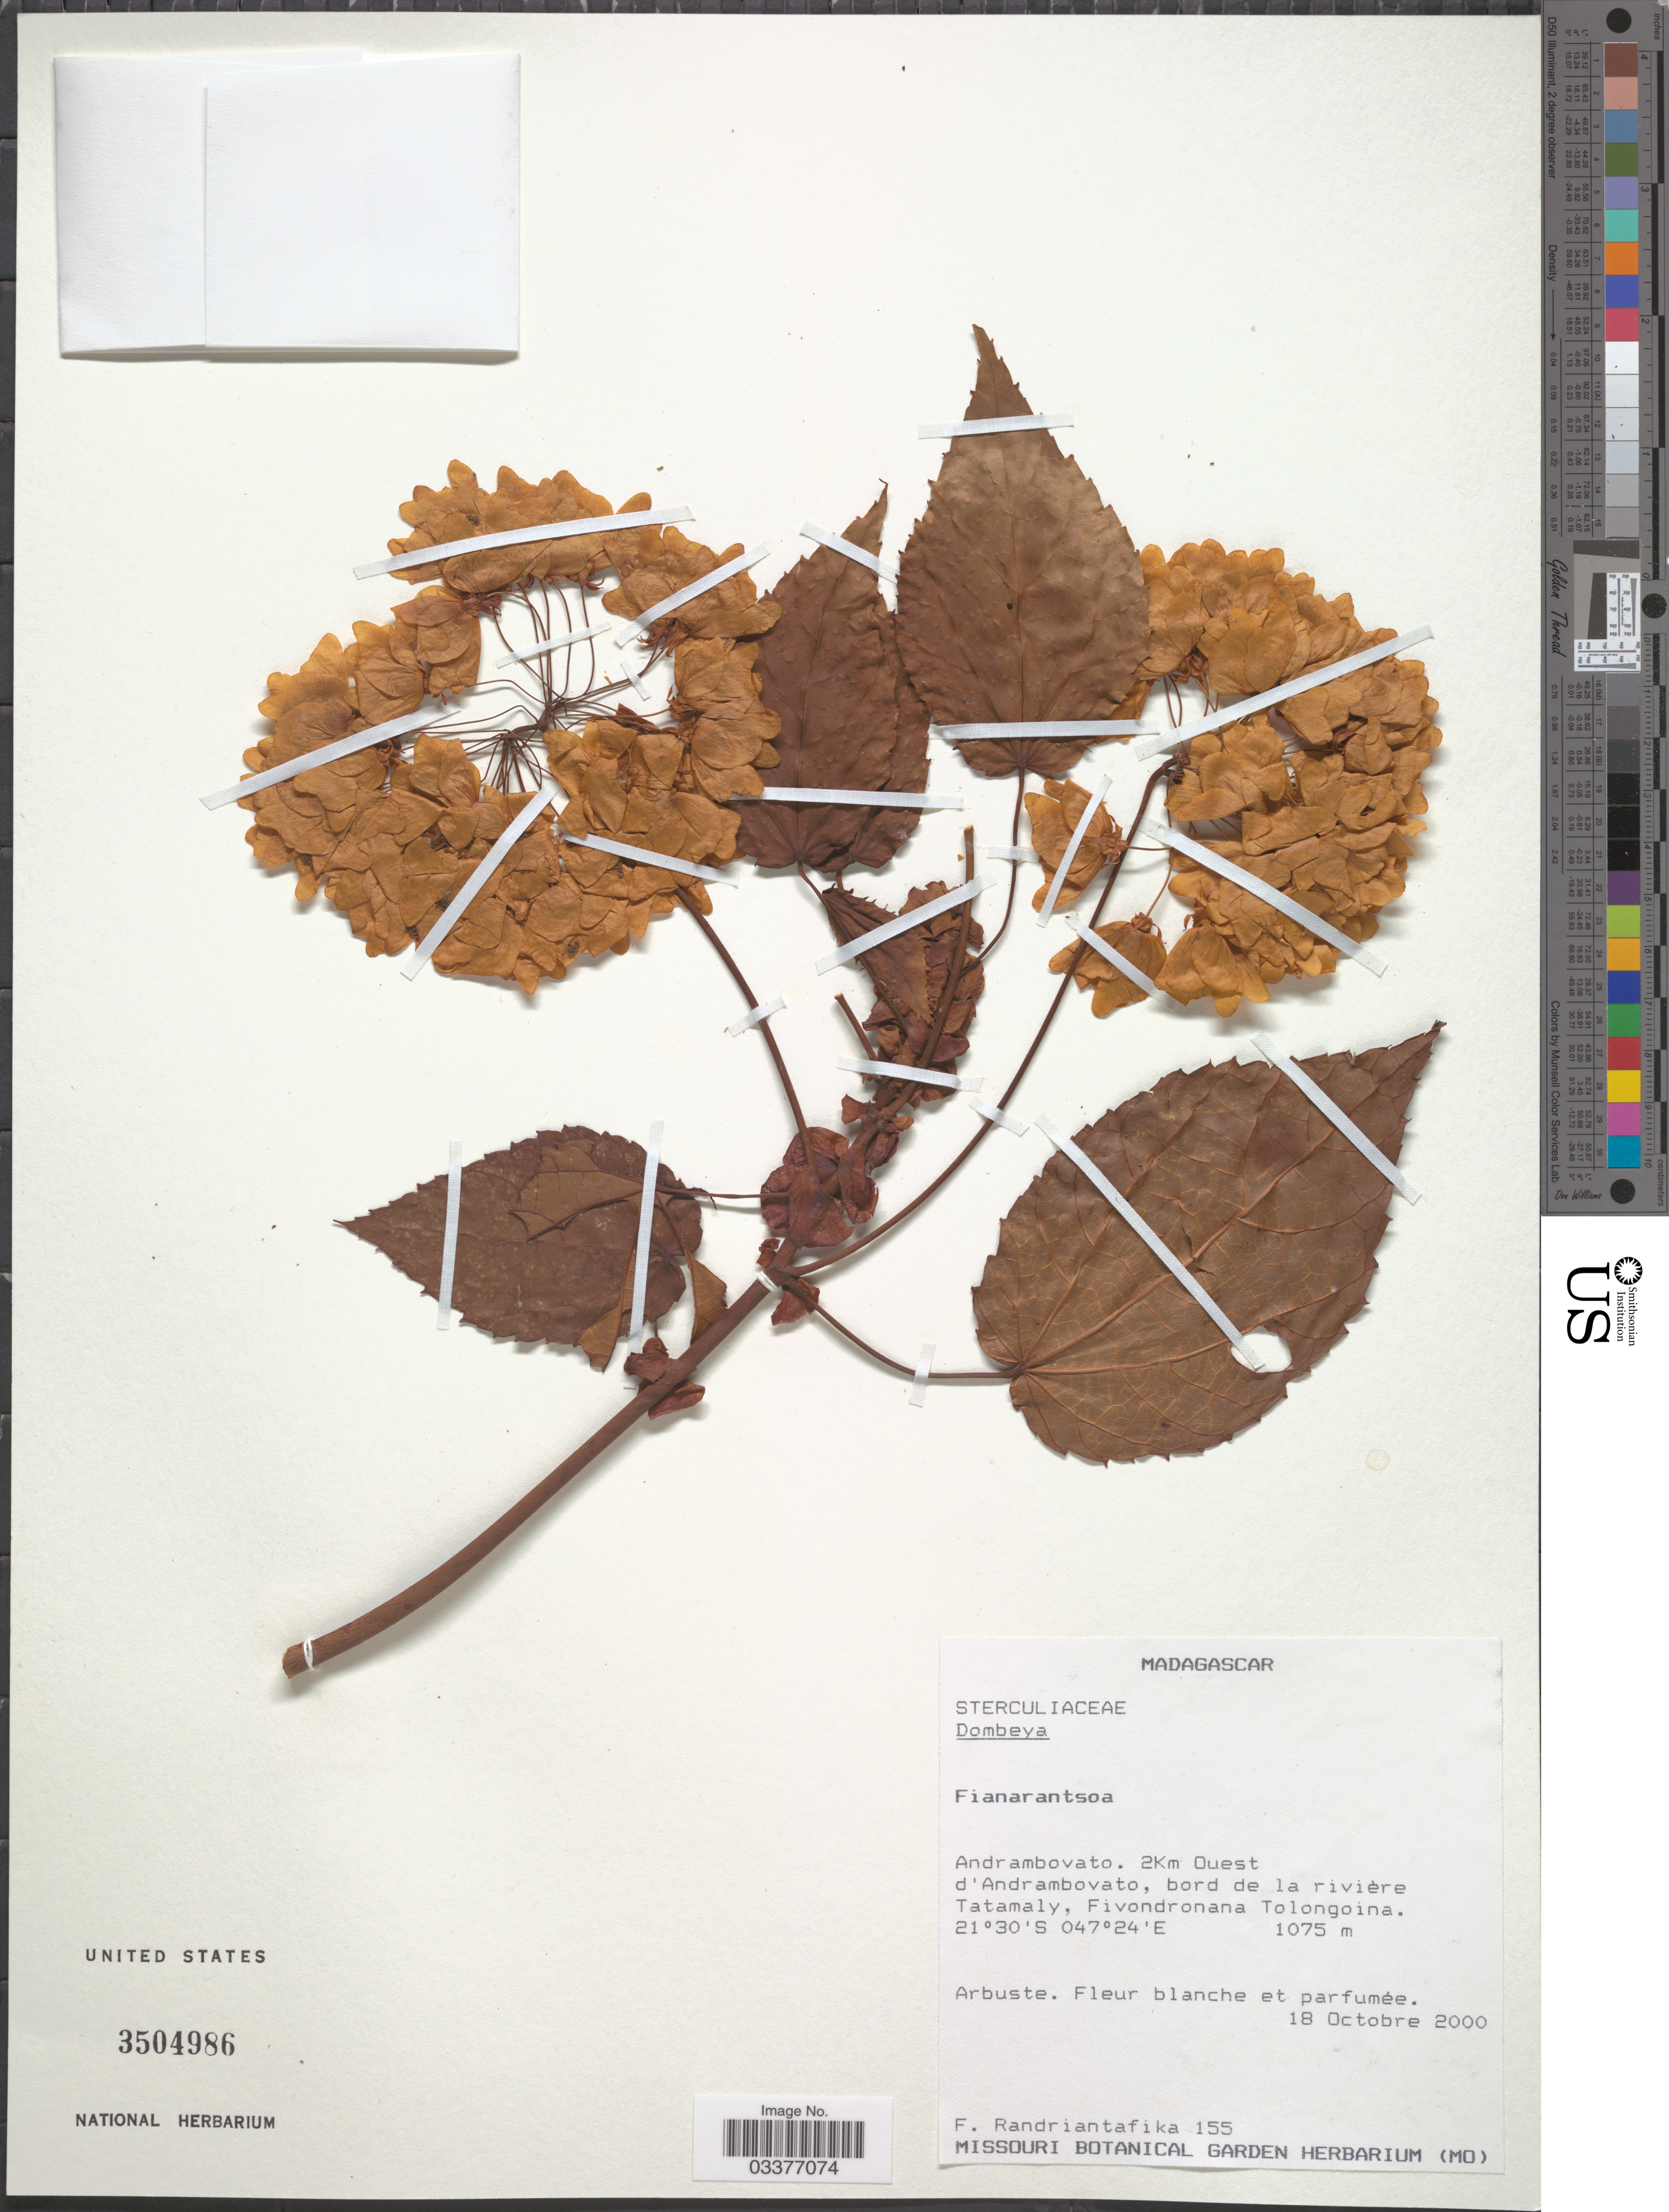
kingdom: Plantae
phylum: Tracheophyta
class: Magnoliopsida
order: Malvales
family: Malvaceae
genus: Dombeya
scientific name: Dombeya sp.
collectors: F. Randriantafika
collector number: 155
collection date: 2000-10-18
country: Madagascar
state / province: Haute Matsiatra / Vatovavy Fitovinany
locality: Andrambovato. 2Km Ouest d'Andrambovato, bord de la rivière Tatamaly, Fivondronana Tolongoina.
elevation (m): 1075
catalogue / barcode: US 3504986